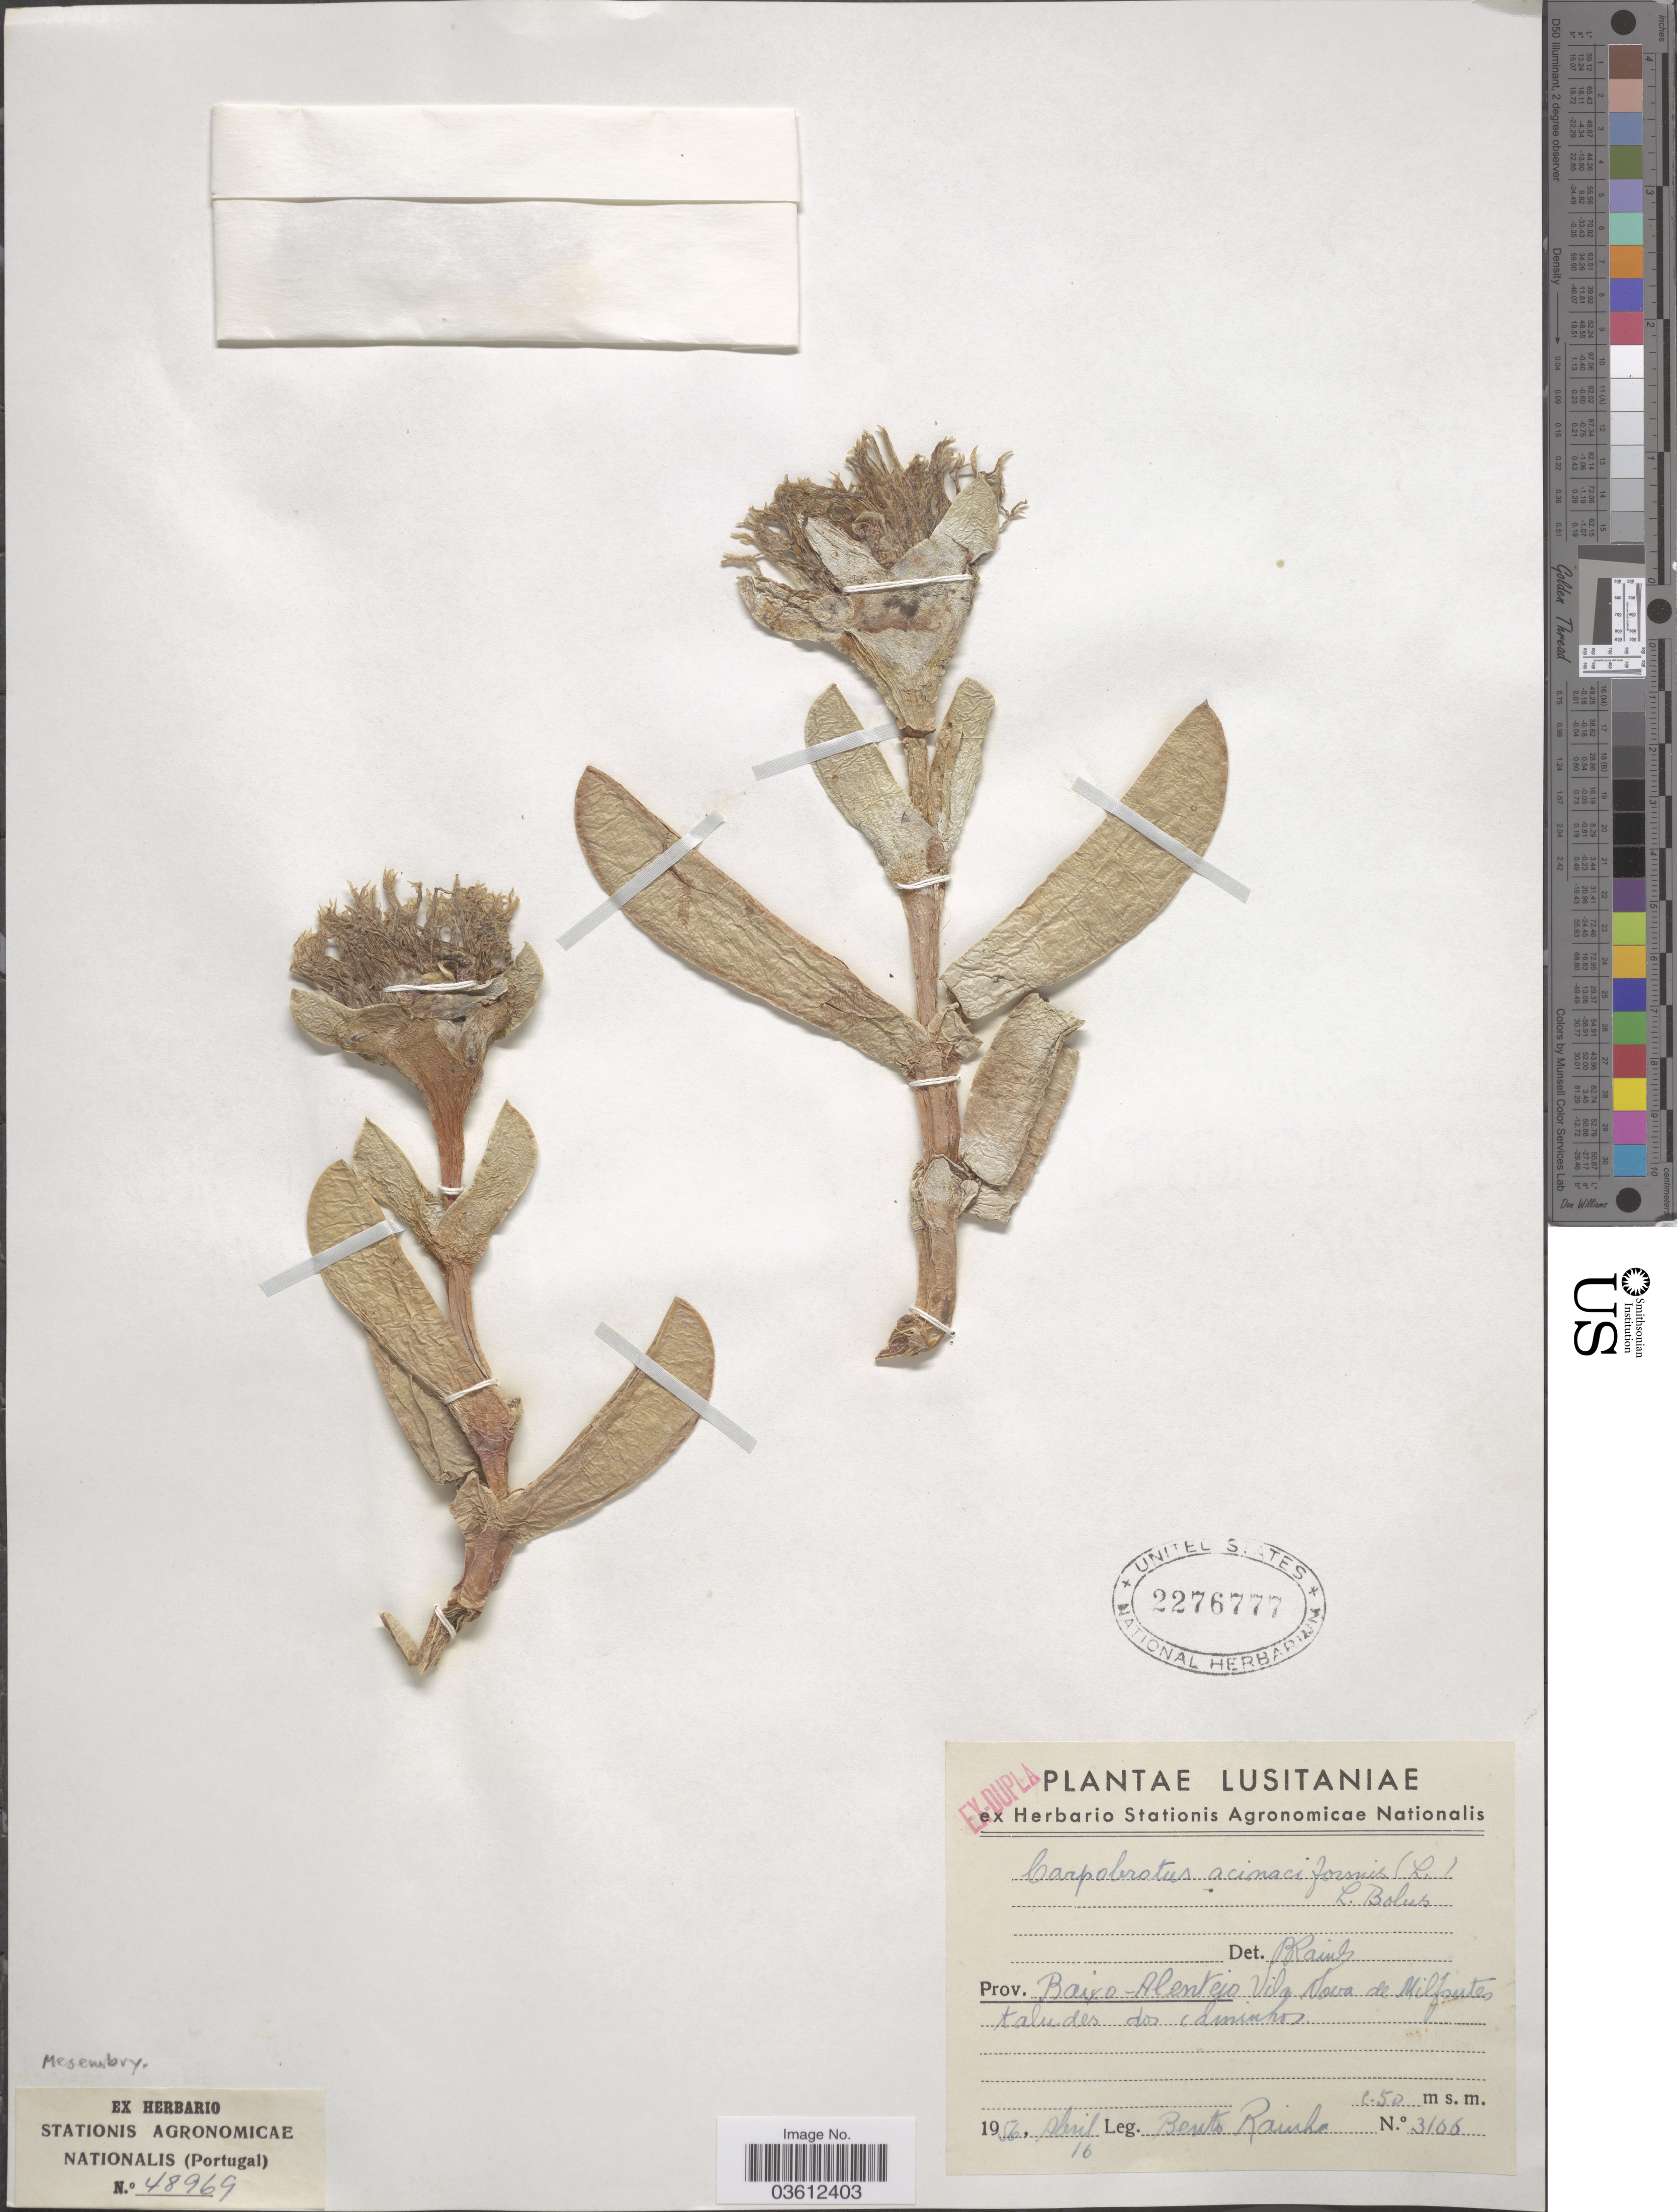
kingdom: Plantae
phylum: Tracheophyta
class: Magnoliopsida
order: Caryophyllales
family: Aizoaceae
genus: Carpobrotus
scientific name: Carpobrotus acinaciformis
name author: L. Bolus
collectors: B. Rainha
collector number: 3106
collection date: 1956-04-16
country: Portugal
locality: Lusitaniae. Prov. Baixo-Alentejo Vila Nova de Milfoutes taludes dos caminos.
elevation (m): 50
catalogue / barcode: US 2276777